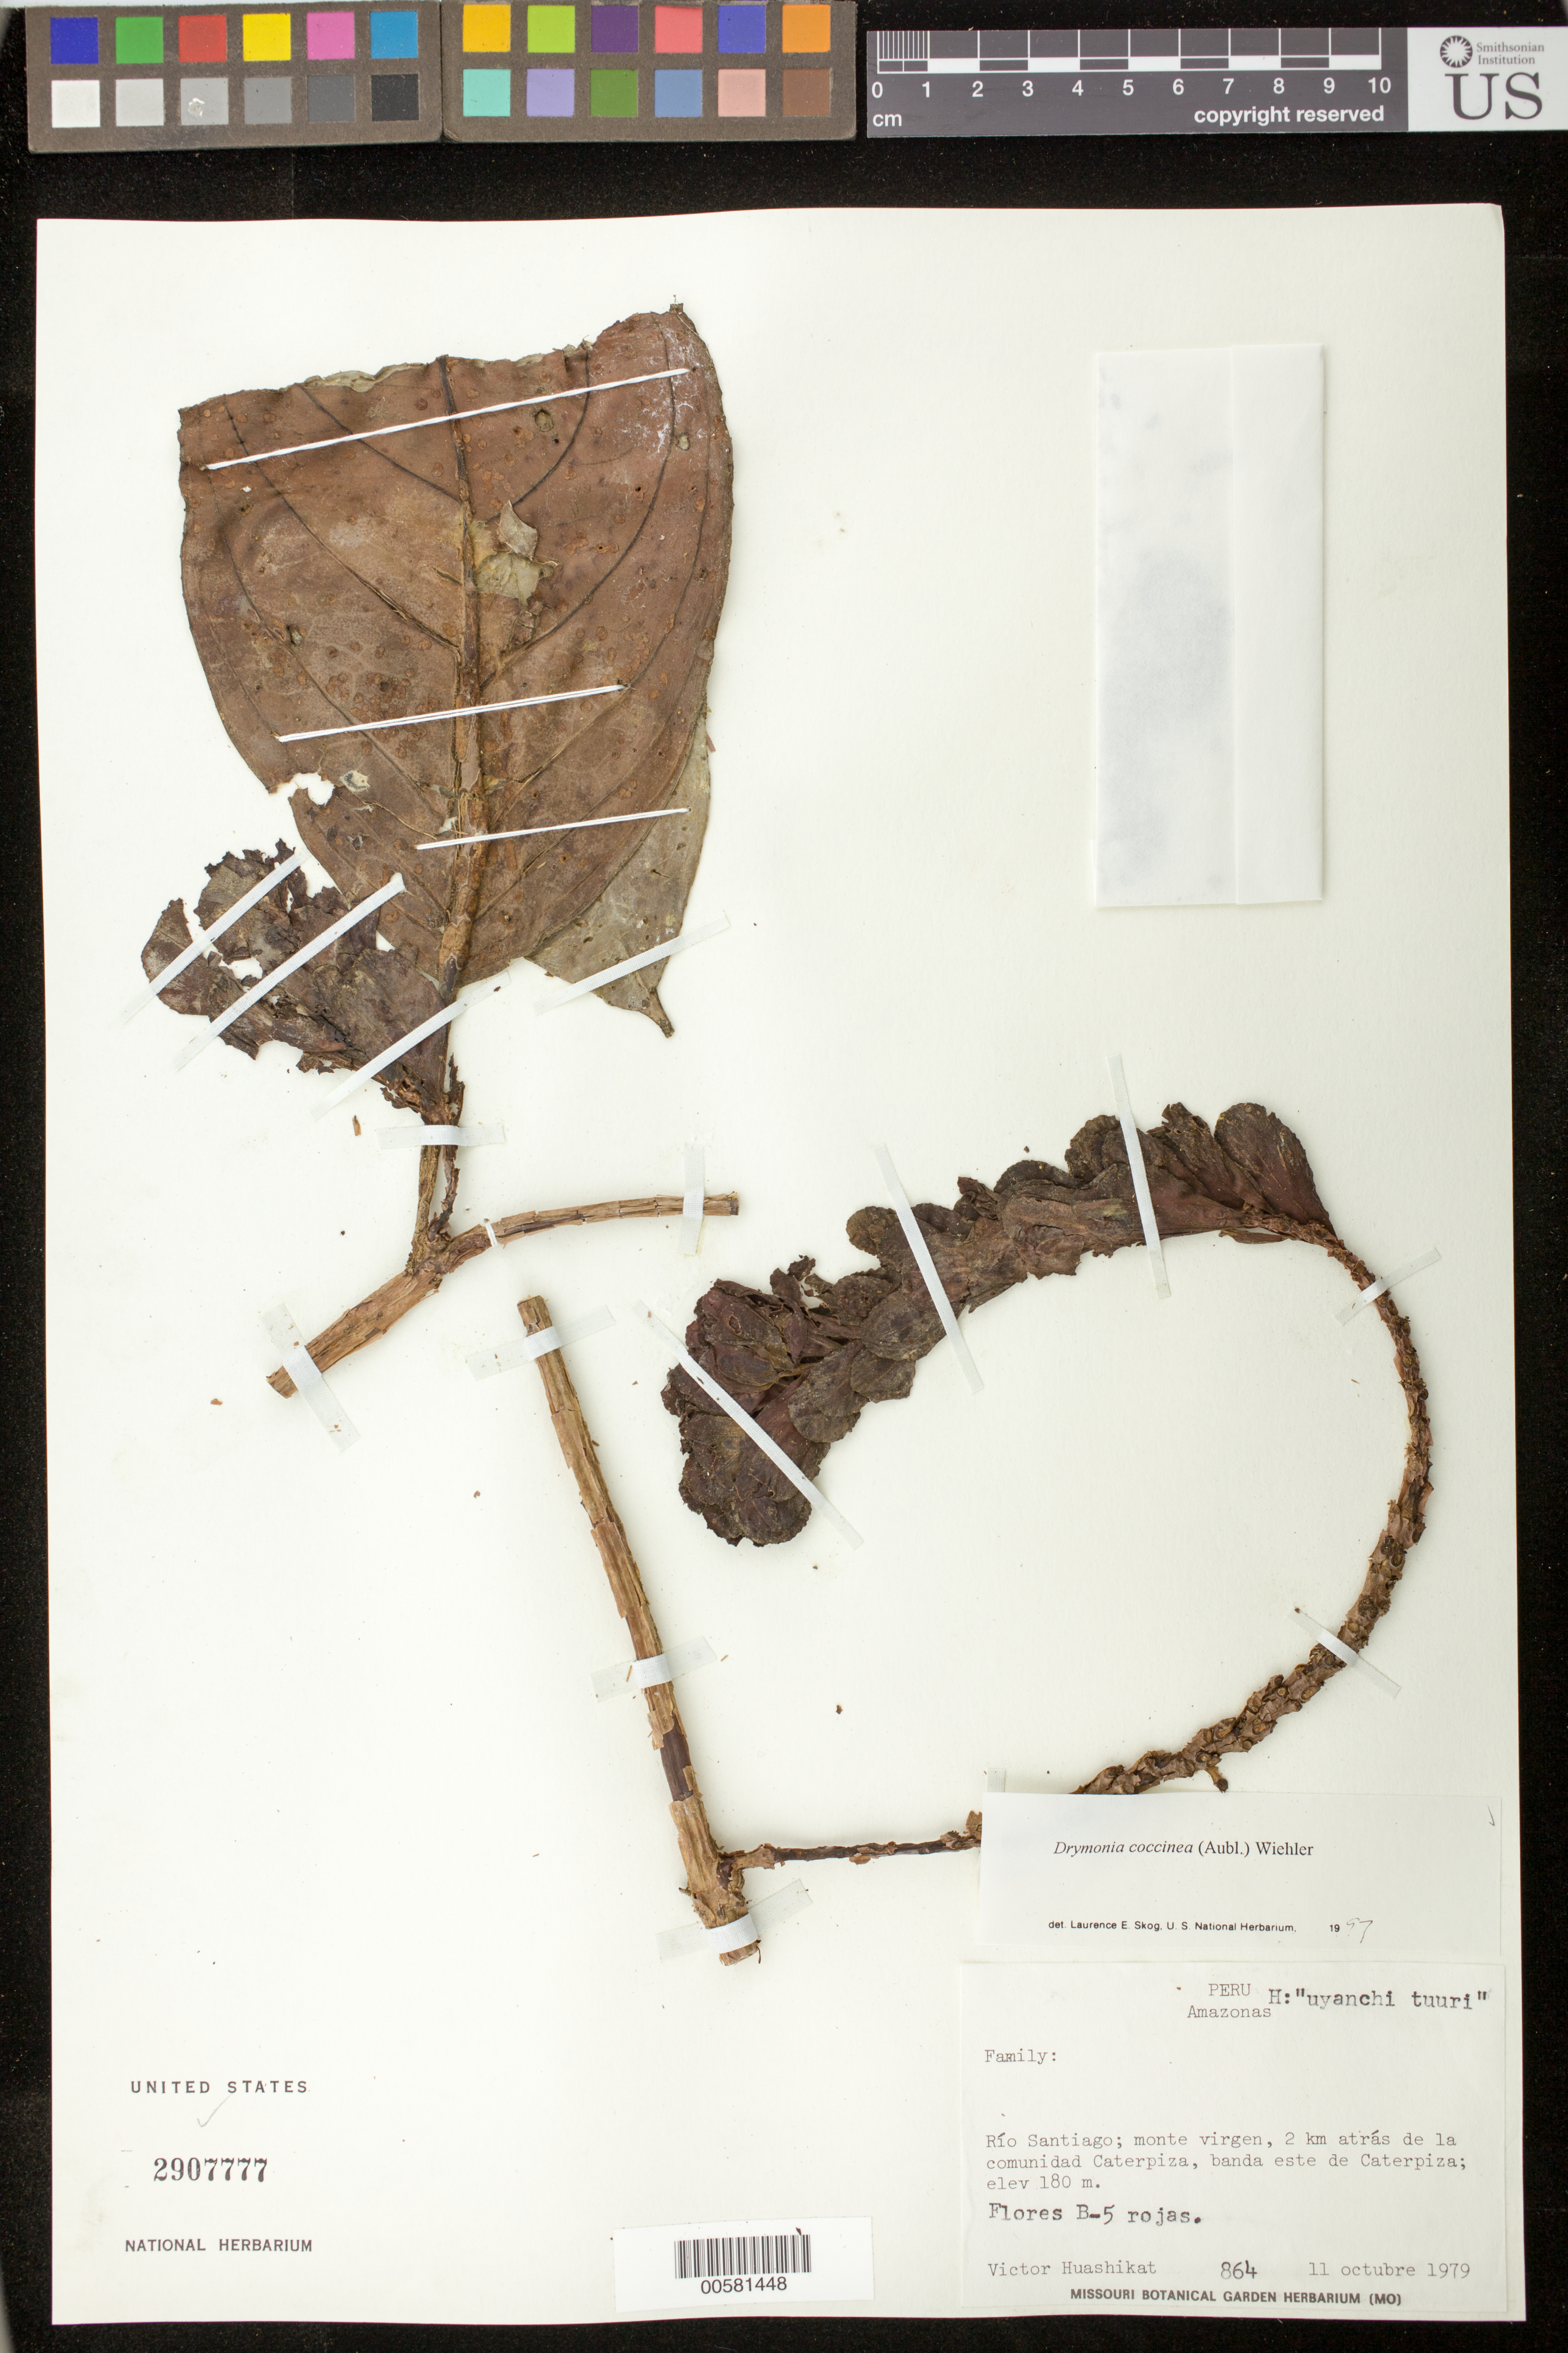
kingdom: Plantae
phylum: Tracheophyta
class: Magnoliopsida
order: Lamiales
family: Gesneriaceae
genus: Drymonia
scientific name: Drymonia coccinea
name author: (Aubl.) Wiehler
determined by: Skog, Laurence E.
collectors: V. Huashikat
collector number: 864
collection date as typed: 11 Oct 1979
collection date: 1979-10-11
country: Peru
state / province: Amazonas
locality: Río Santiago, 2 km atrás de la comunidad Caterpiza, banda este de Caterpiza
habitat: Monte virgen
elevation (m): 180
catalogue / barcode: US 2907777